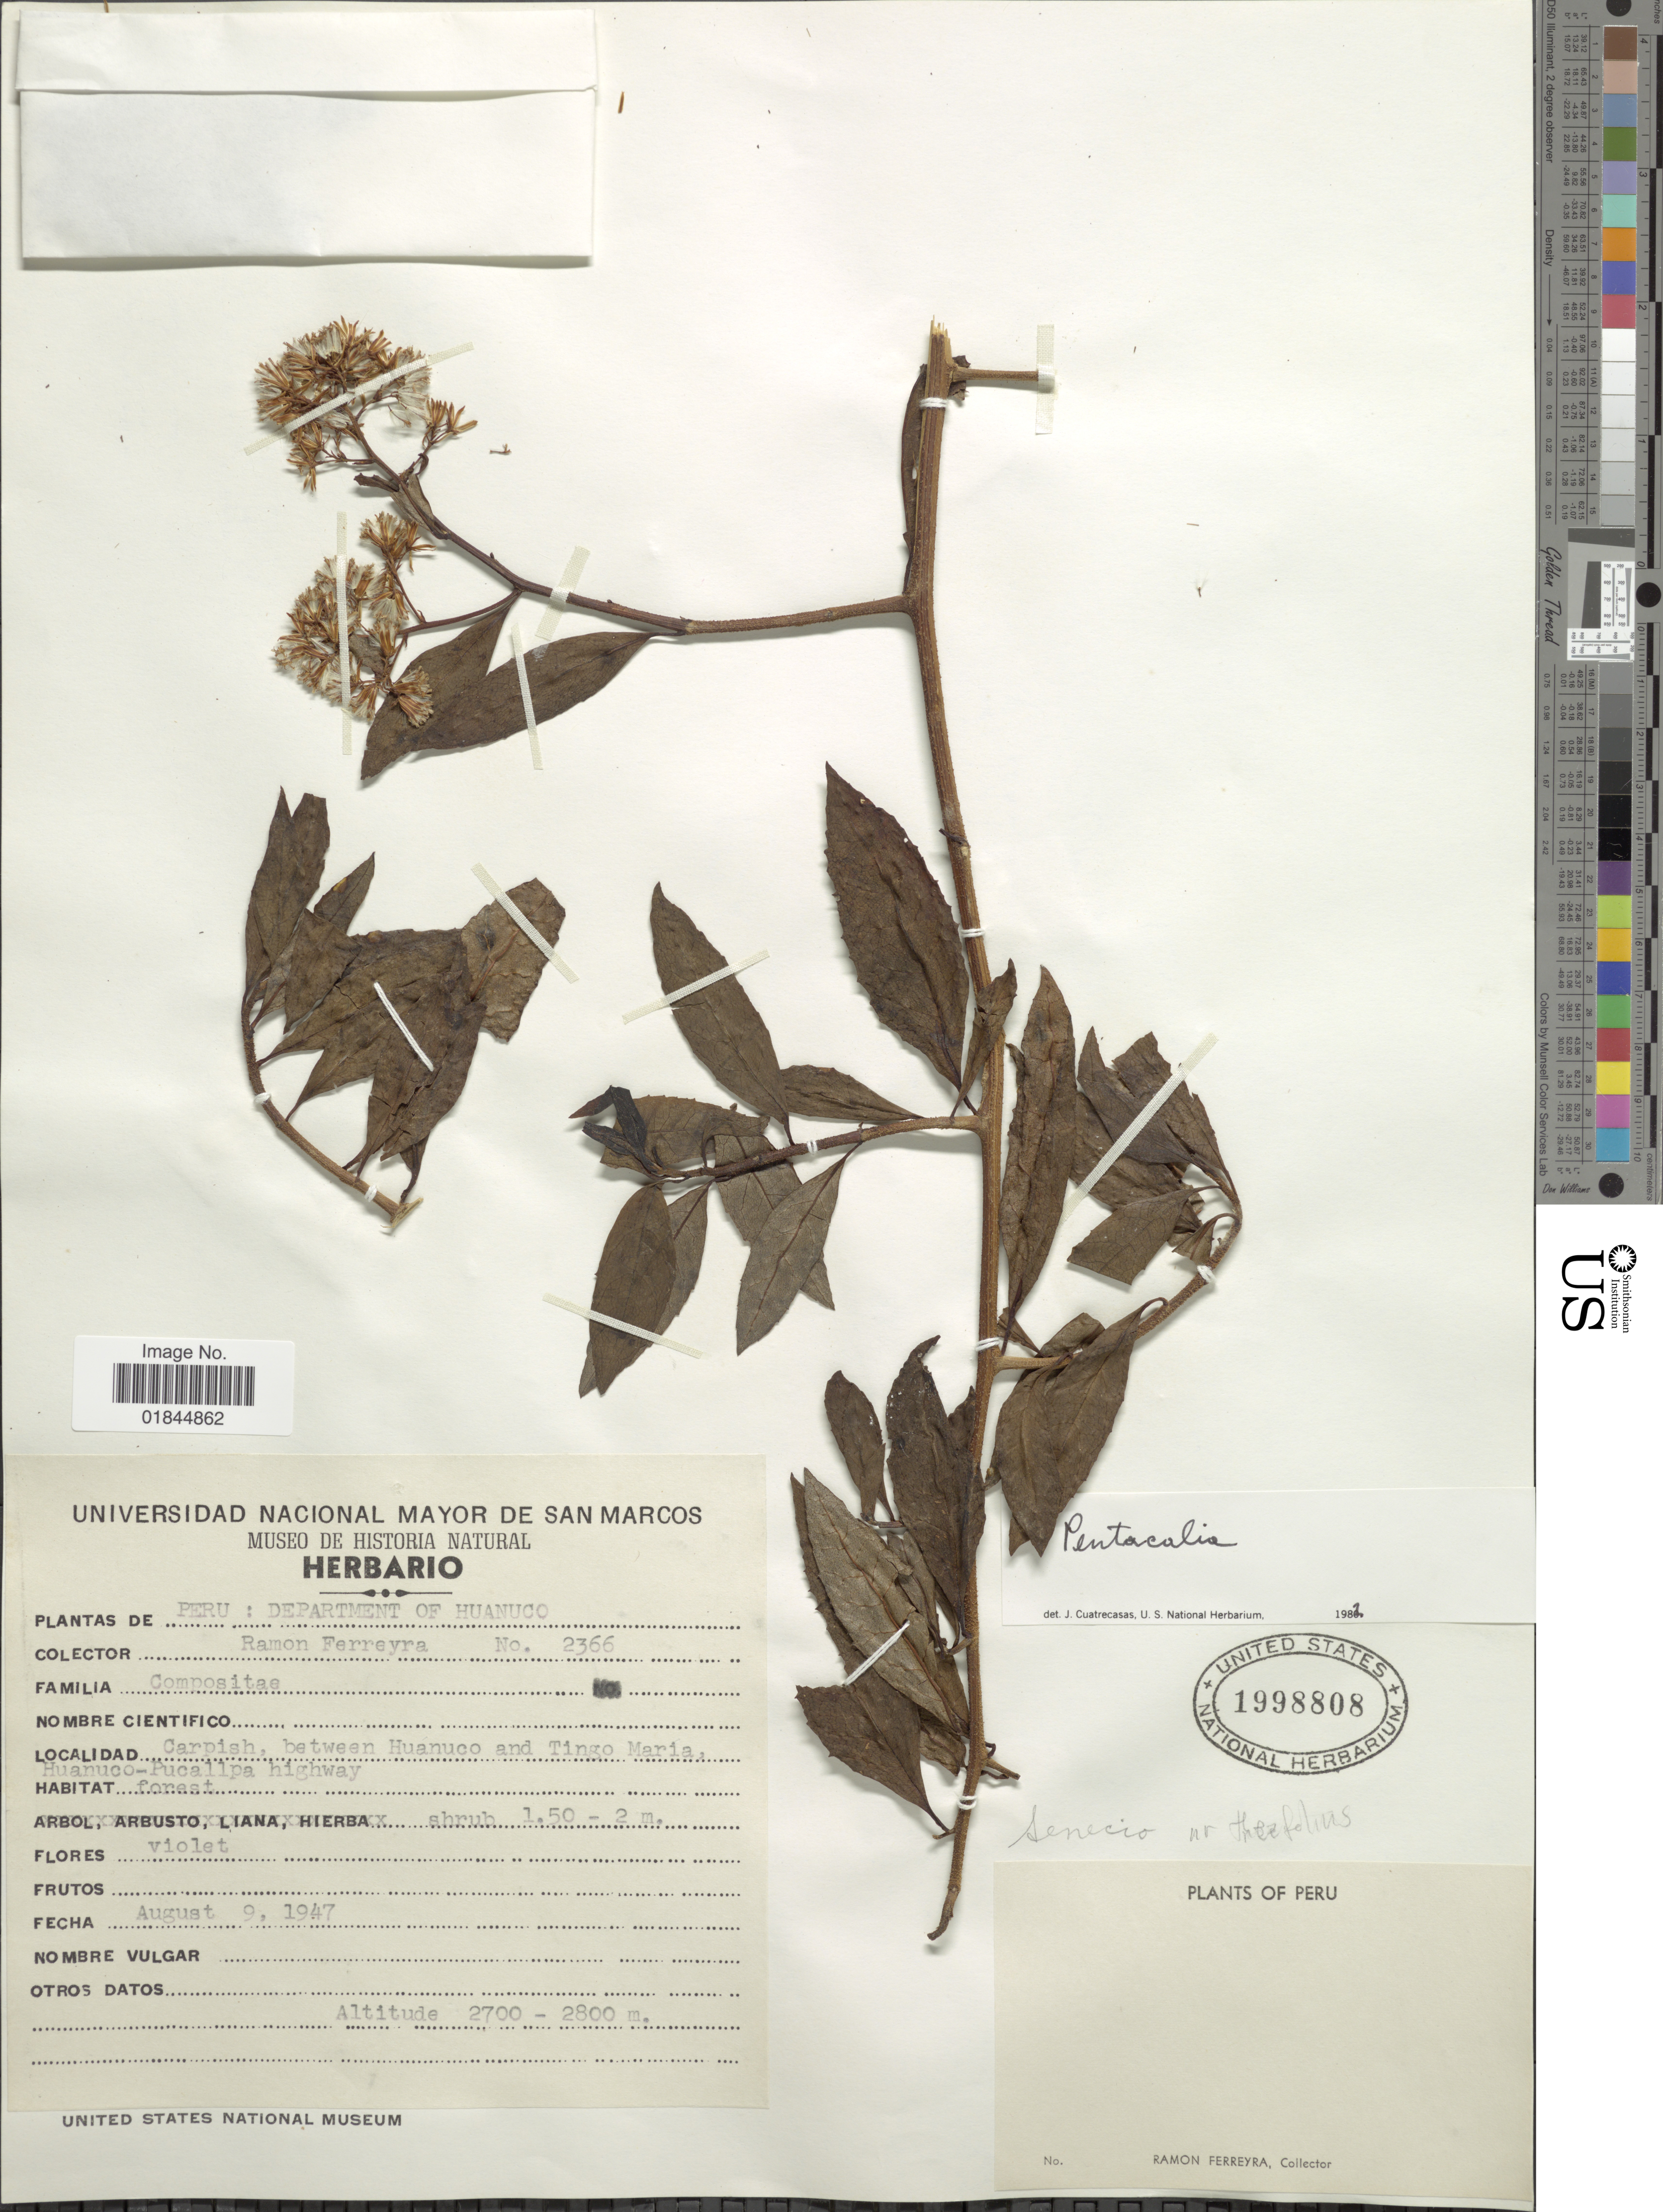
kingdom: Plantae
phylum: Tracheophyta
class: Magnoliopsida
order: Asterales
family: Asteraceae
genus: Pentacalia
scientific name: Pentacalia sp.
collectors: R. A. Ferreyra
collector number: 2366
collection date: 1947-08-09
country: Peru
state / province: Huánuco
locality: Department of Huavuco. Carpish, between Huanuco and Tingo Maria, Huanuco-Pucallpa highway.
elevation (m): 2700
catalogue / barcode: US 1998808